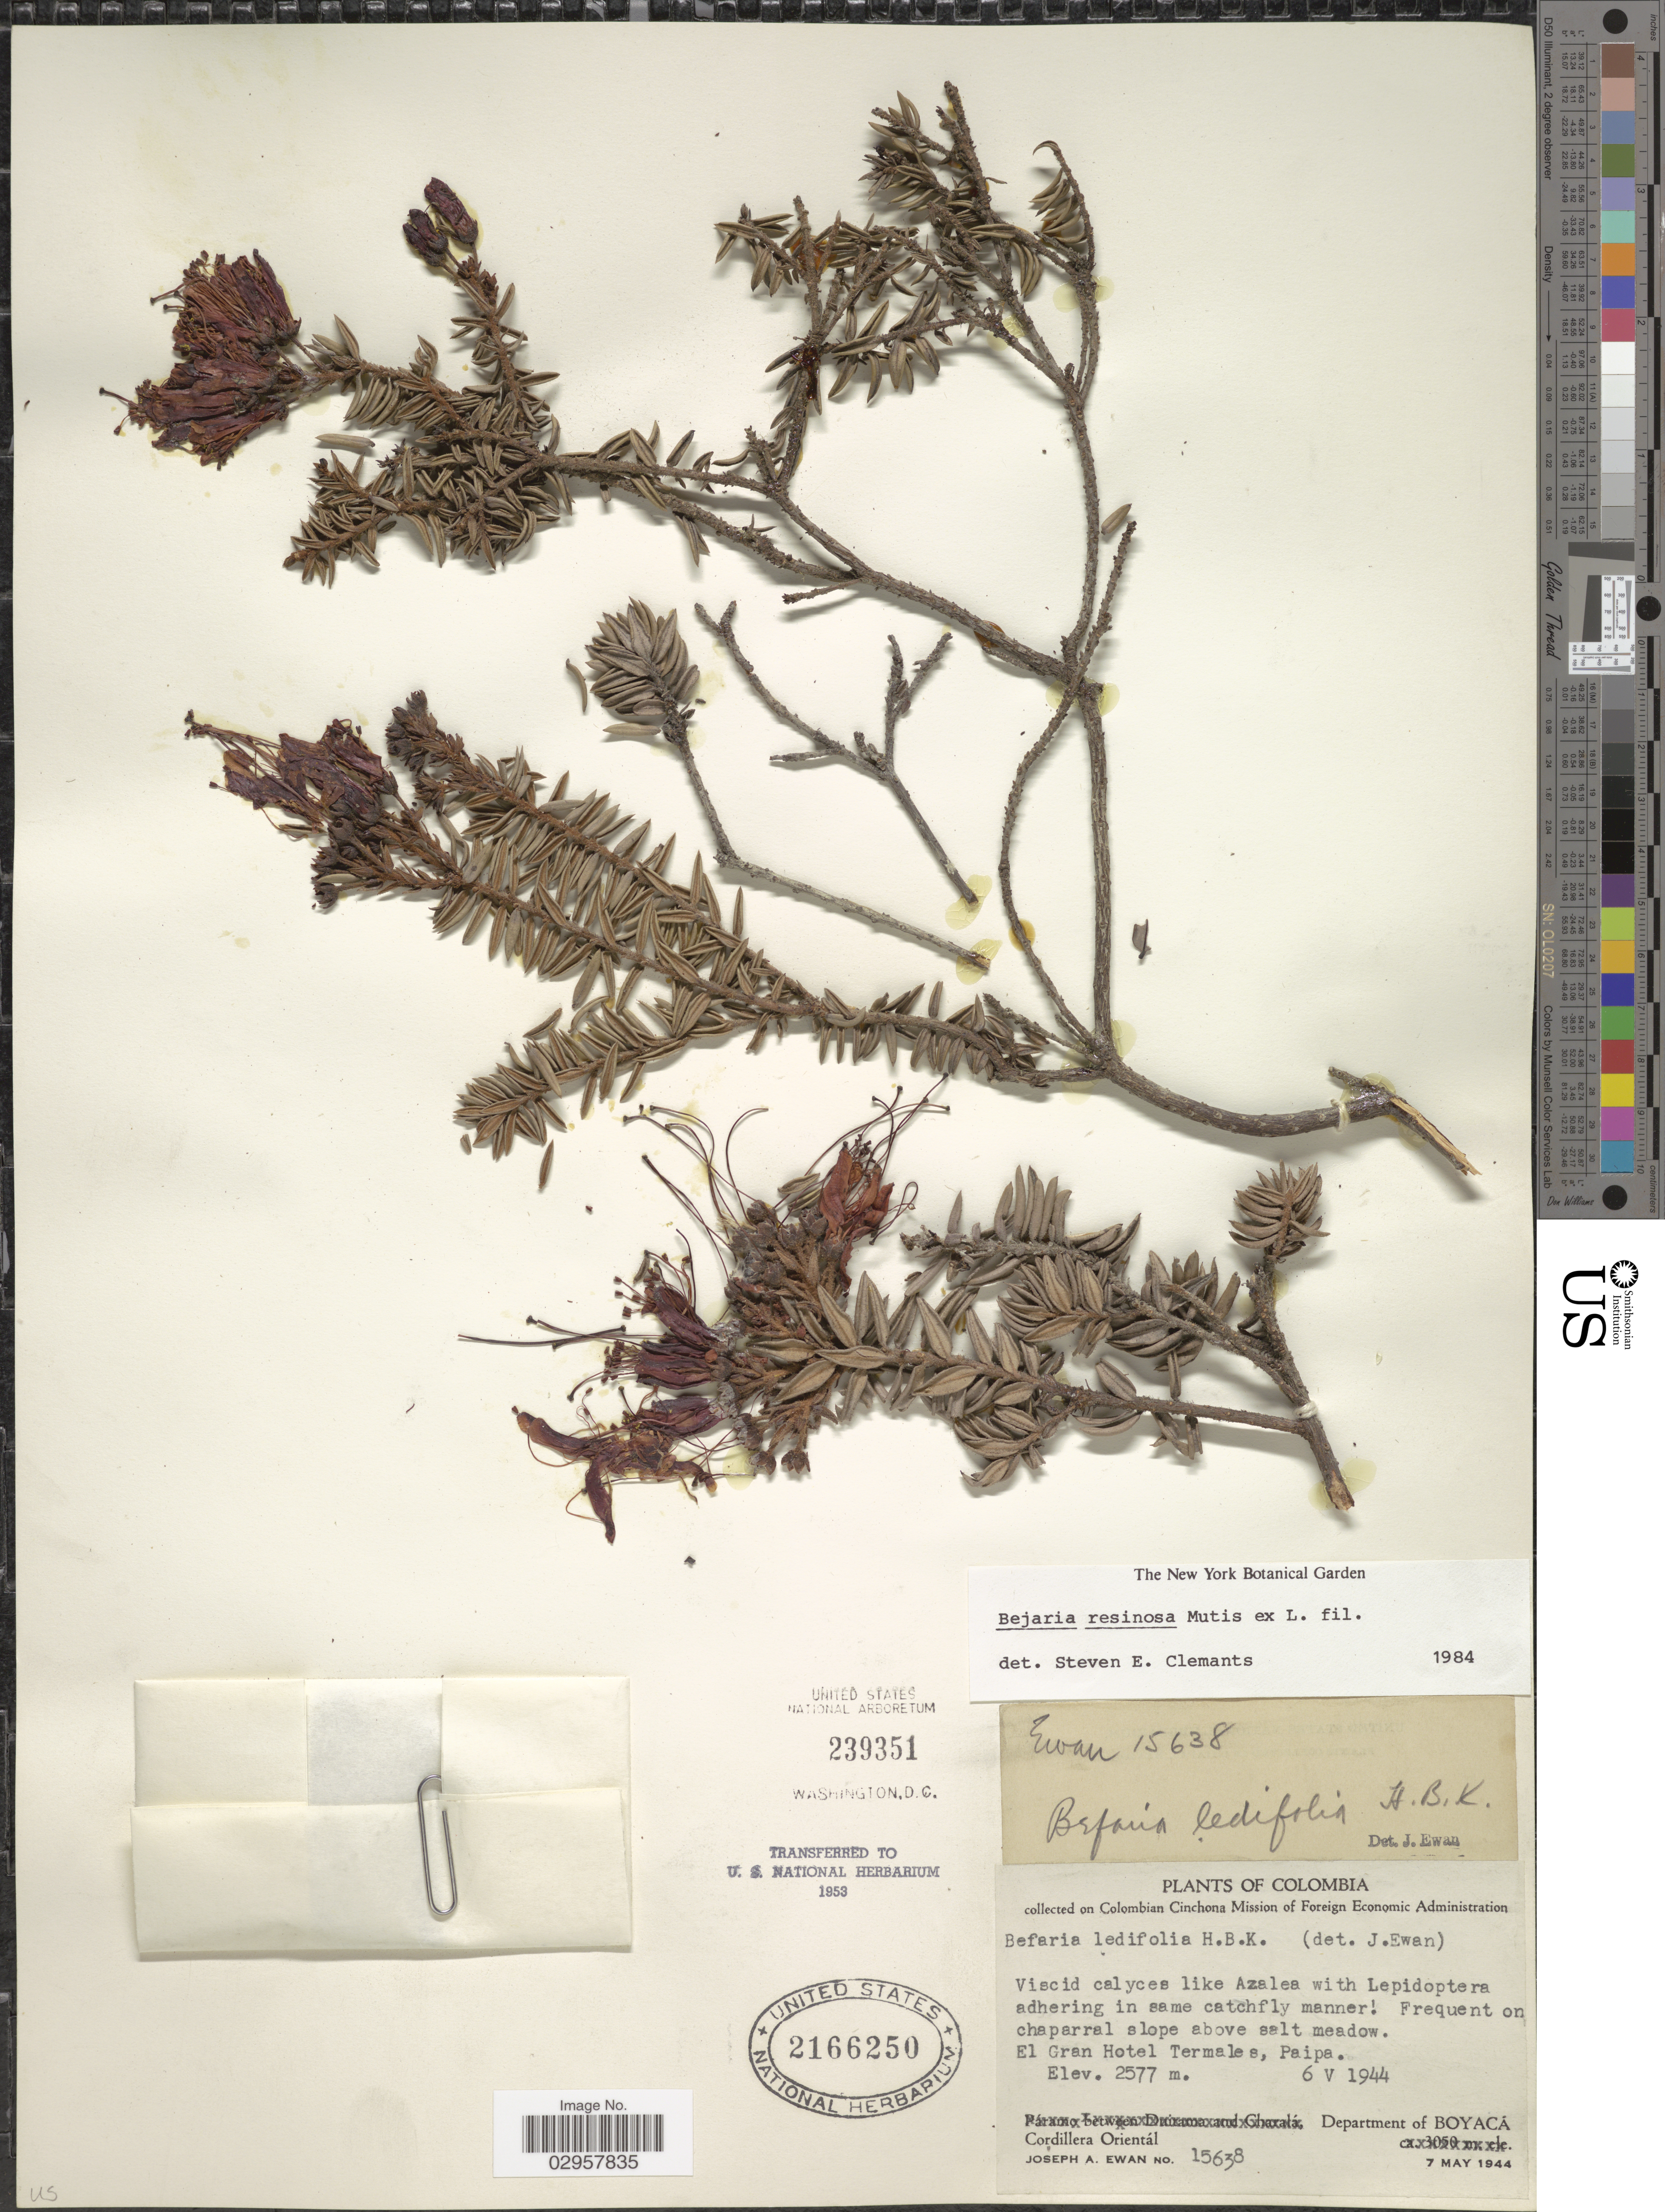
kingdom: Plantae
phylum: Tracheophyta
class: Magnoliopsida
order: Ericales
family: Ericaceae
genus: Befaria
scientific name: Befaria resinosa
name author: Mutis ex L. f.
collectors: J. A. Ewan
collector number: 15638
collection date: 1944-05-07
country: Colombia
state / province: Boyacá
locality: El Gran Hotel Termales, Paipa. Department of Boyacá. Cordillera Orientál.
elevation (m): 2577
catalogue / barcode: US 2166250